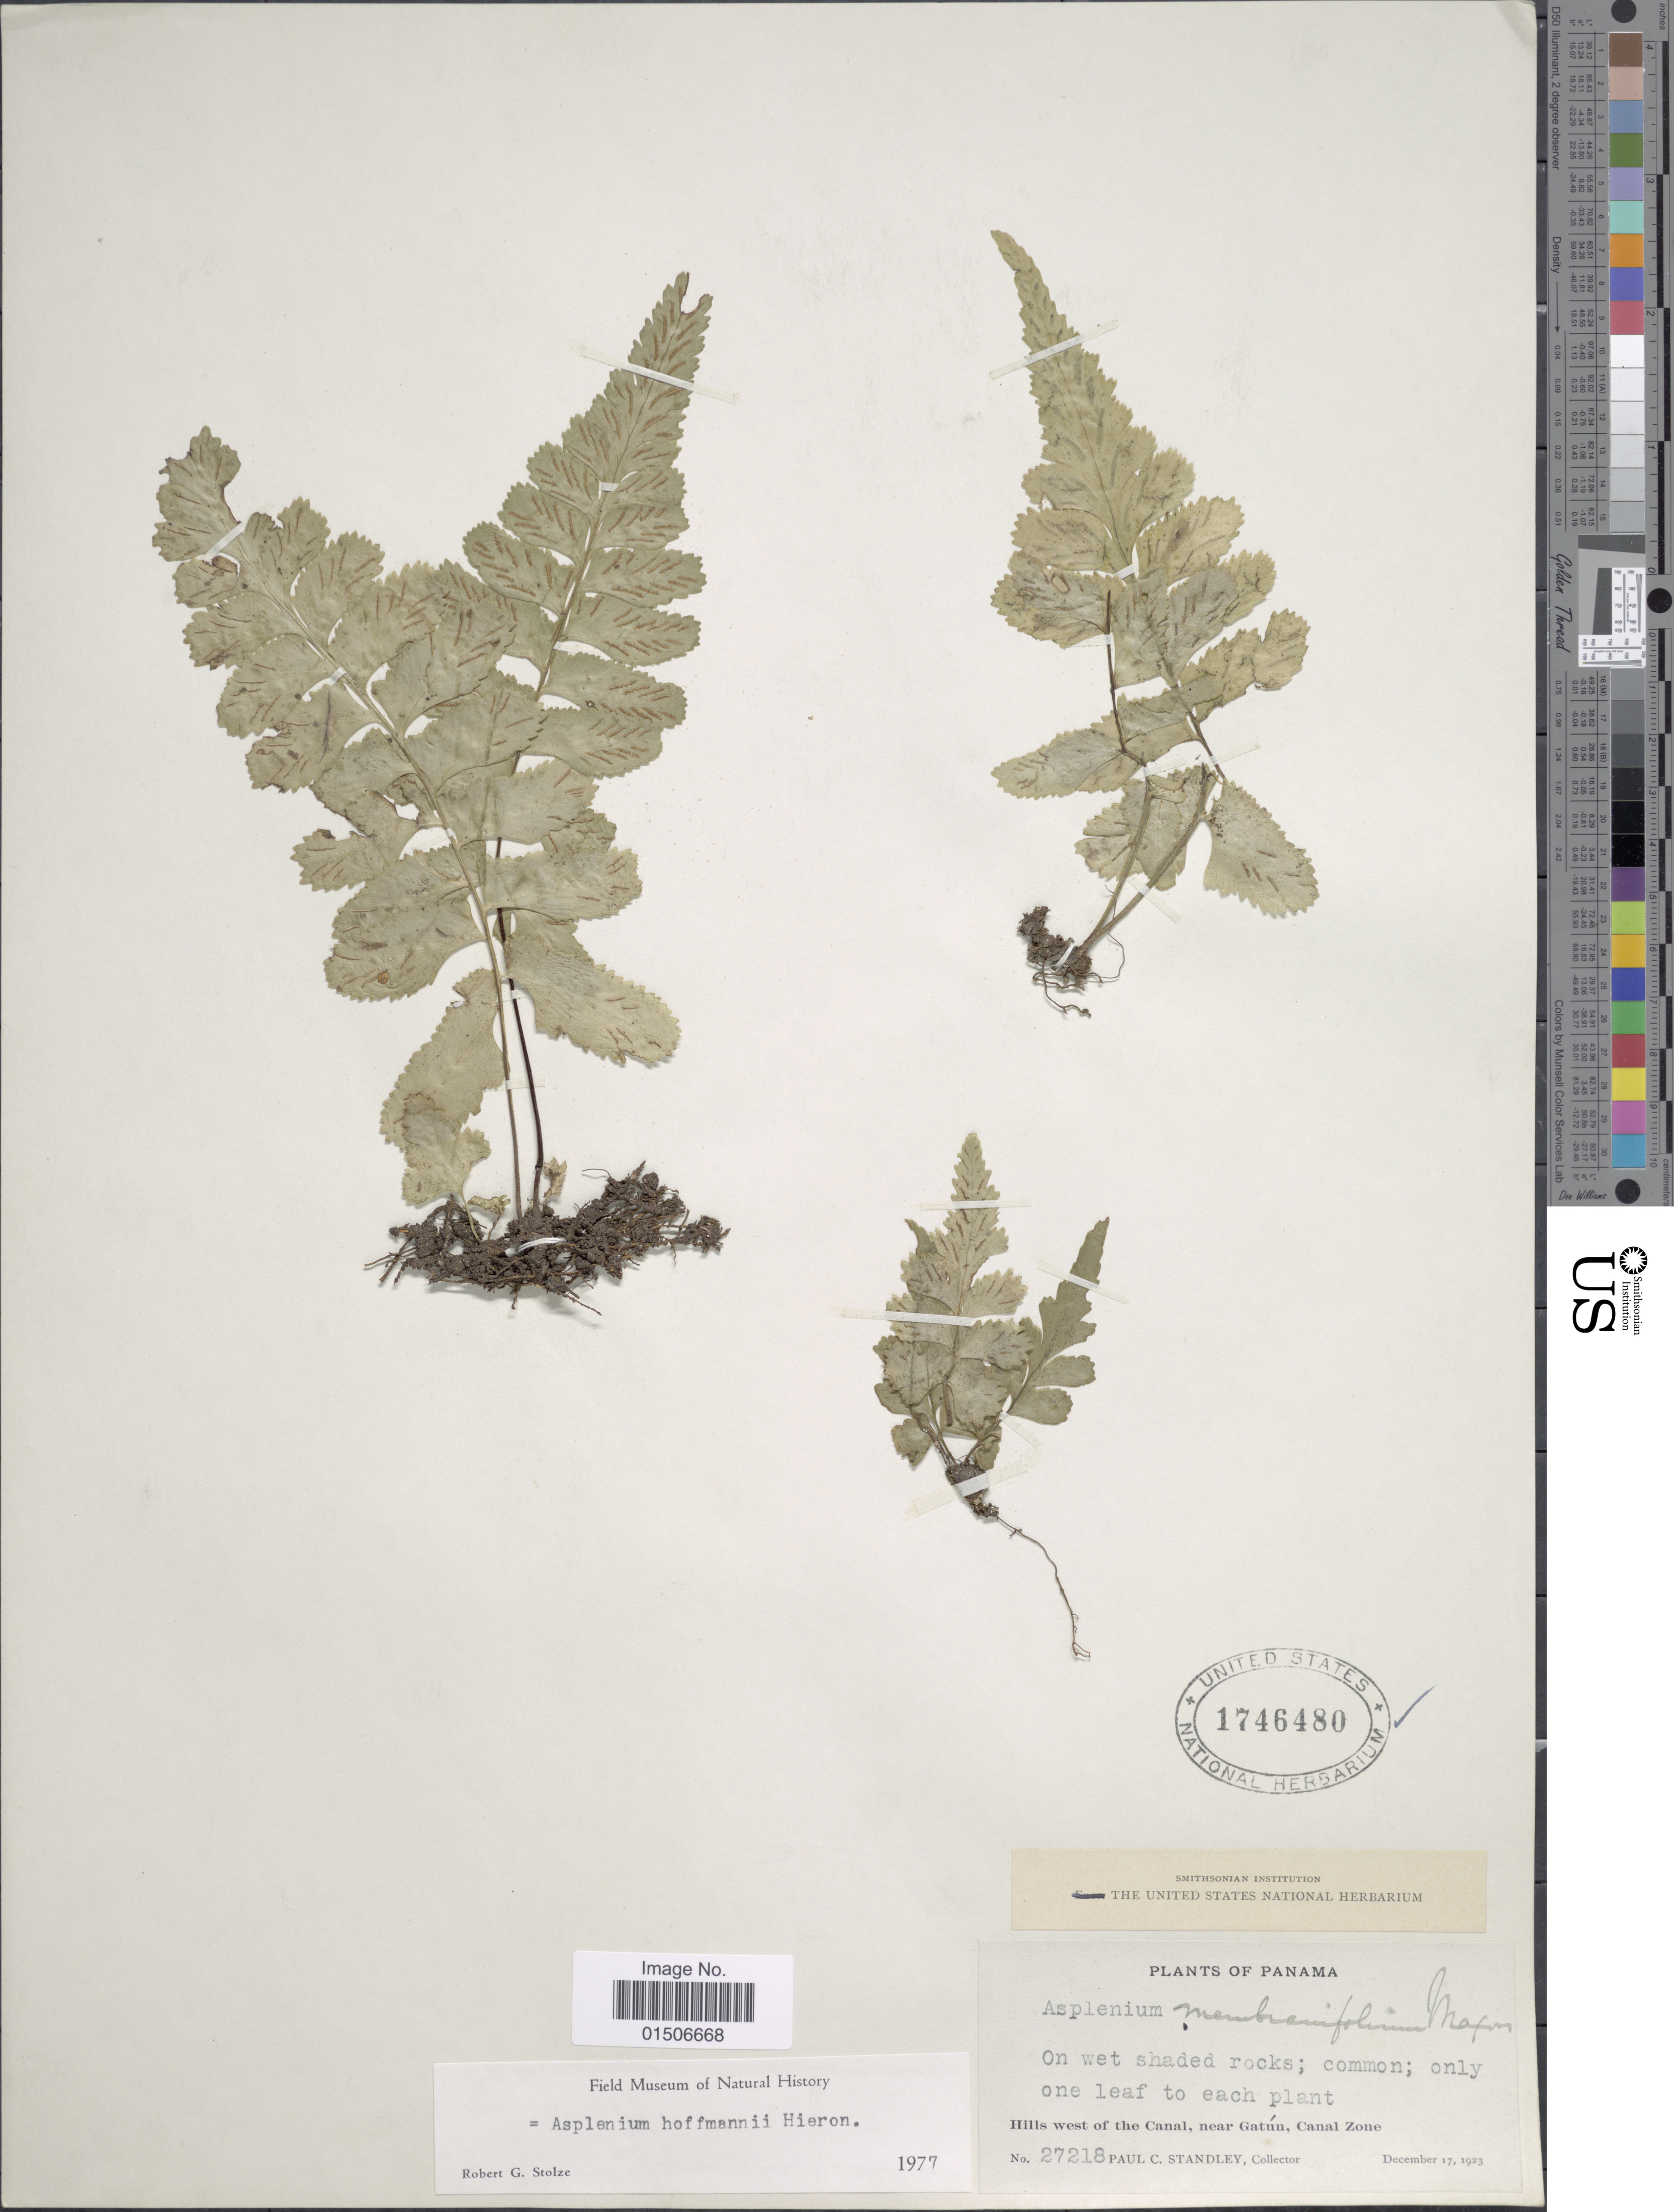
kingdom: Plantae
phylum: Tracheophyta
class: Polypodiopsida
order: Polypodiales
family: Aspleniaceae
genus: Asplenium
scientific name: Asplenium hoffmannii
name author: Hieron.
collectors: P. C. Standley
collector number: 27218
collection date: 1923-12-17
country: Panama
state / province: Colón / Panamá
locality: On wet shaded rocks; common; only one leaf to each plant, Hills west of the Canal, near Gatún, Canal Zone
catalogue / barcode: US 1746480